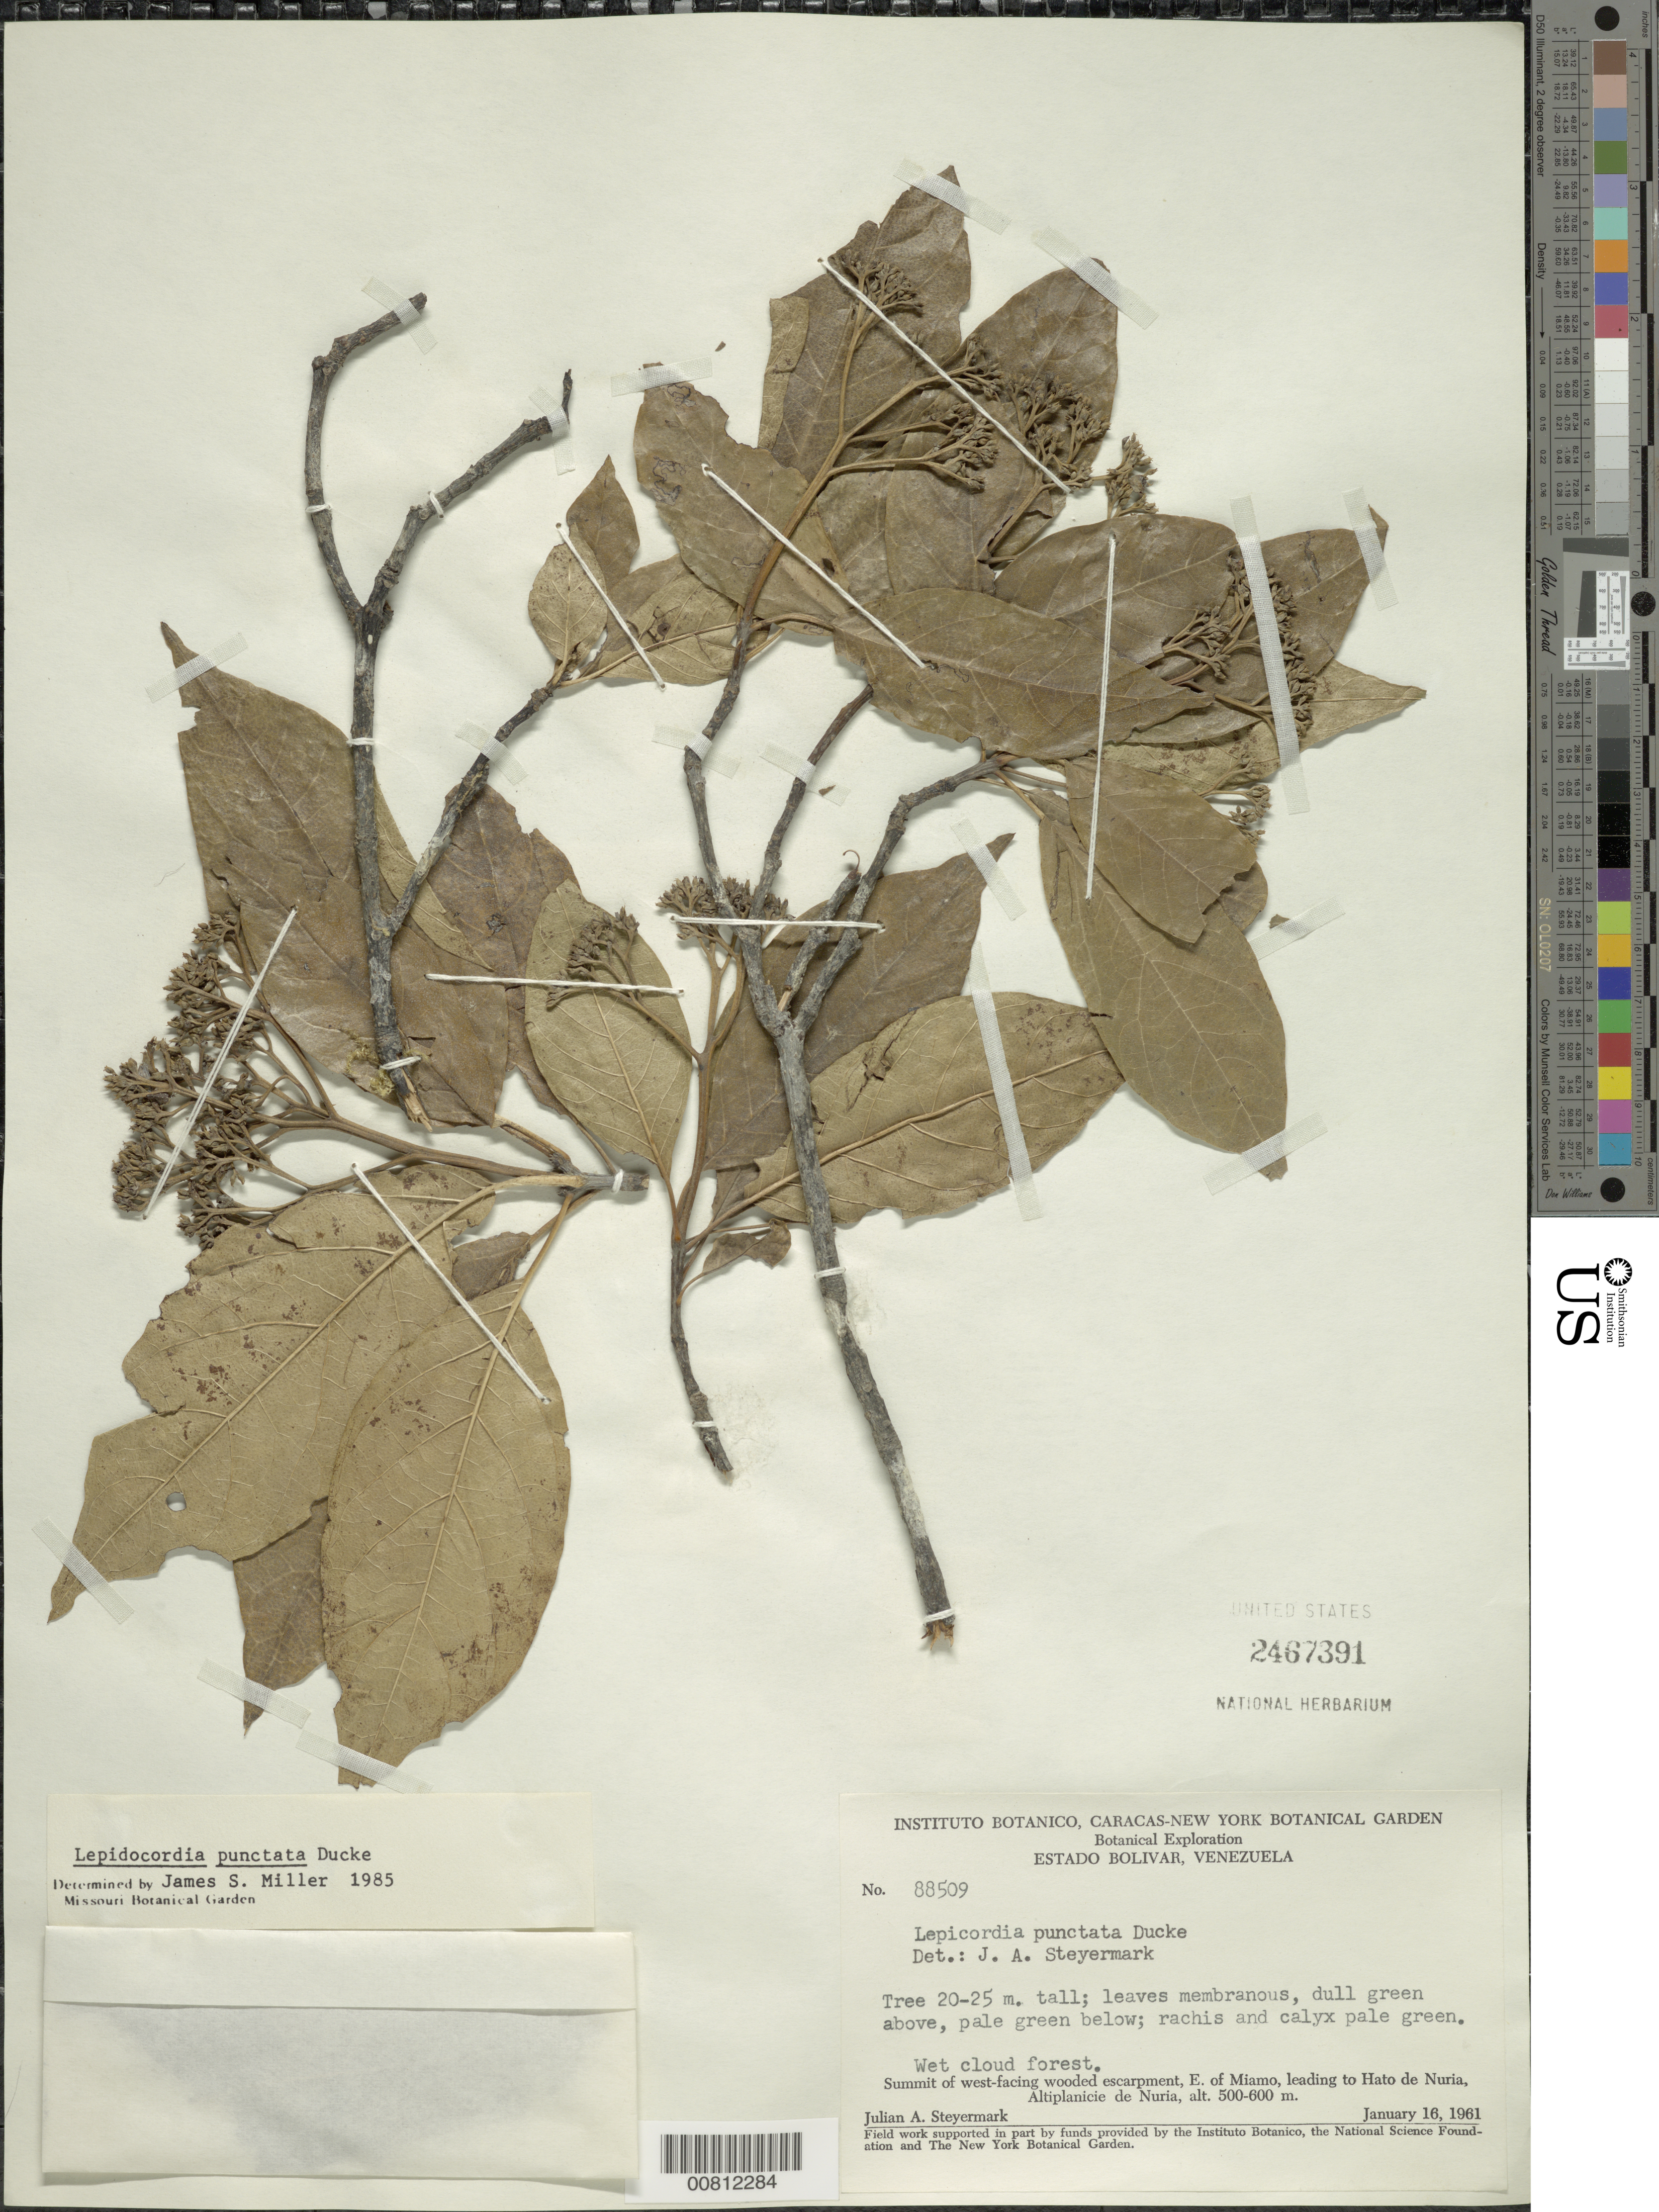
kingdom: Plantae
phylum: Tracheophyta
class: Magnoliopsida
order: Boraginales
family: Ehretiaceae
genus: Lepidocordia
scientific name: Lepidocordia punctata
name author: Ducke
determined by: Miller, James S., (MO), Missouri Botanical Garden (UNITED STATES)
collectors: J. Steyermark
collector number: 88509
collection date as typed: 16-Jan-61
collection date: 1961-01-16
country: Venezuela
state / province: Bolívar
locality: Miamo, E of, leading to Hato de Nuria, Altiplanicie de Nuria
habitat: Summit of west-facing wooded escarpment; wet cloud forest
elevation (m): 500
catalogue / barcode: US 2467391